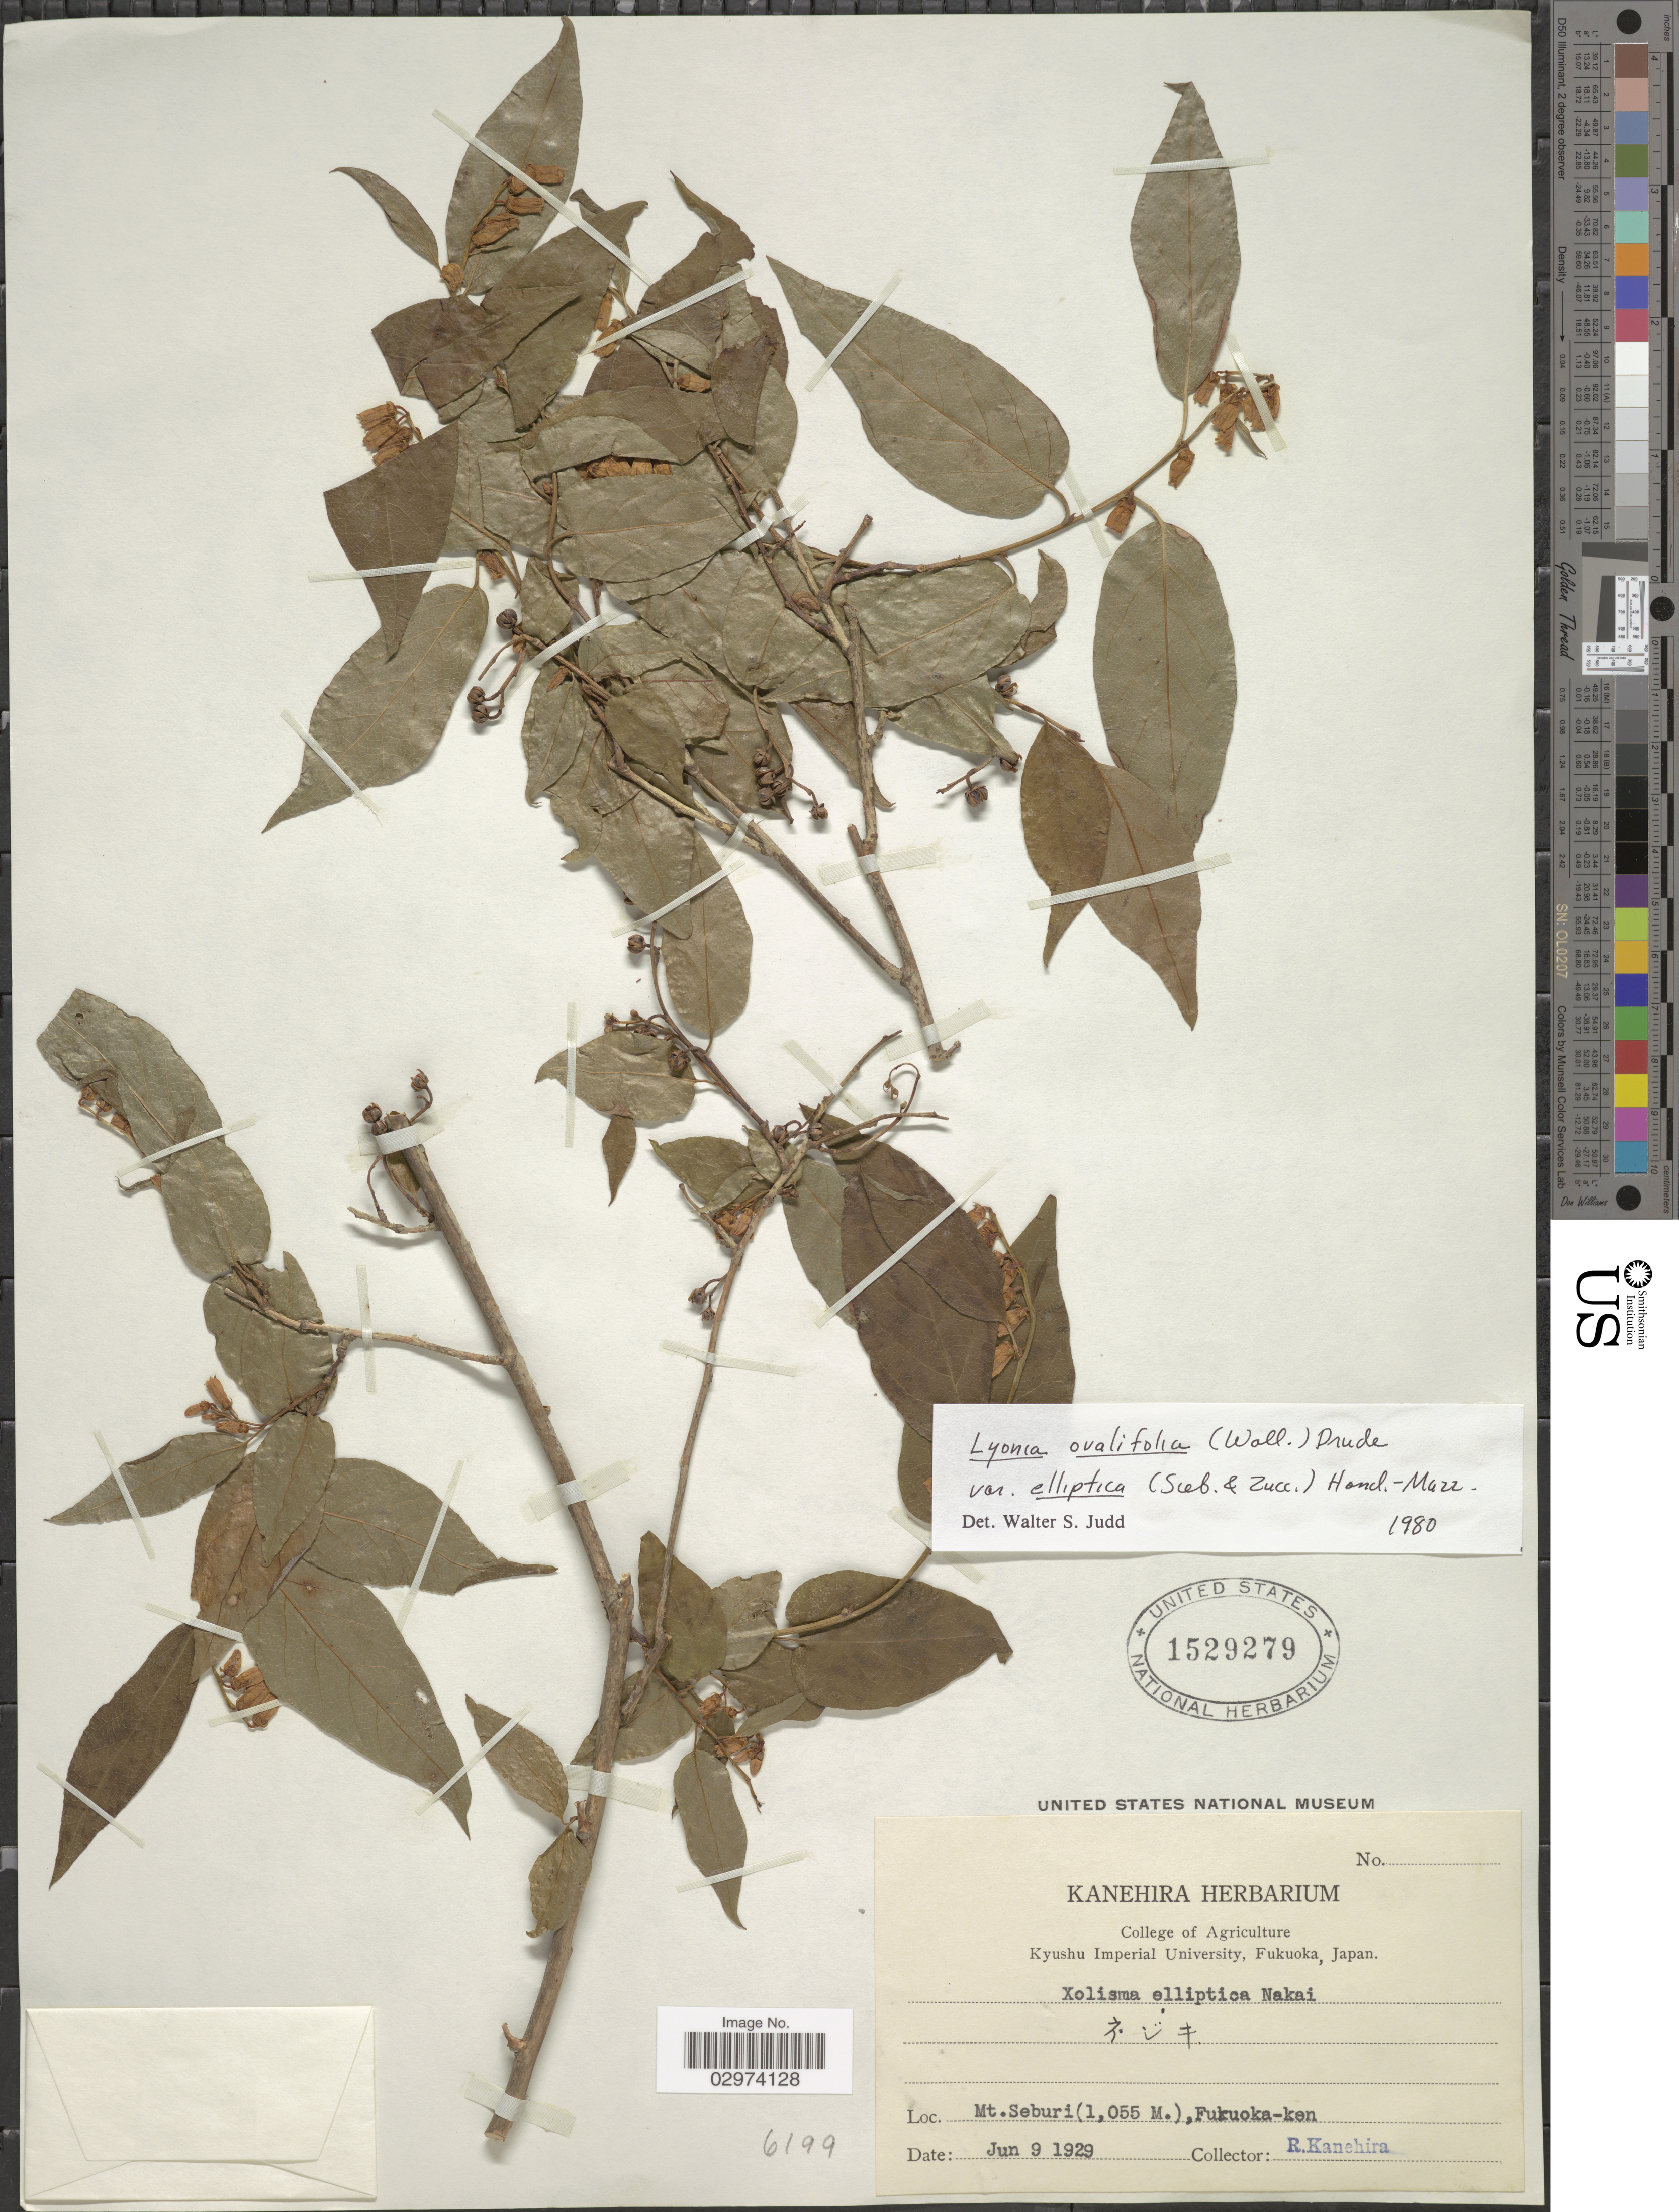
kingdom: Plantae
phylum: Tracheophyta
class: Magnoliopsida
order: Ericales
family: Ericaceae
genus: Lyonia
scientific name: Lyonia ovalifolia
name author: (Wall.) Drude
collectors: R. Kanehira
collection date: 1929-06-09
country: Japan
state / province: Hukuoka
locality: Mt. Seburi, Fukuoka-ken.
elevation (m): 1055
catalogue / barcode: US 1529279